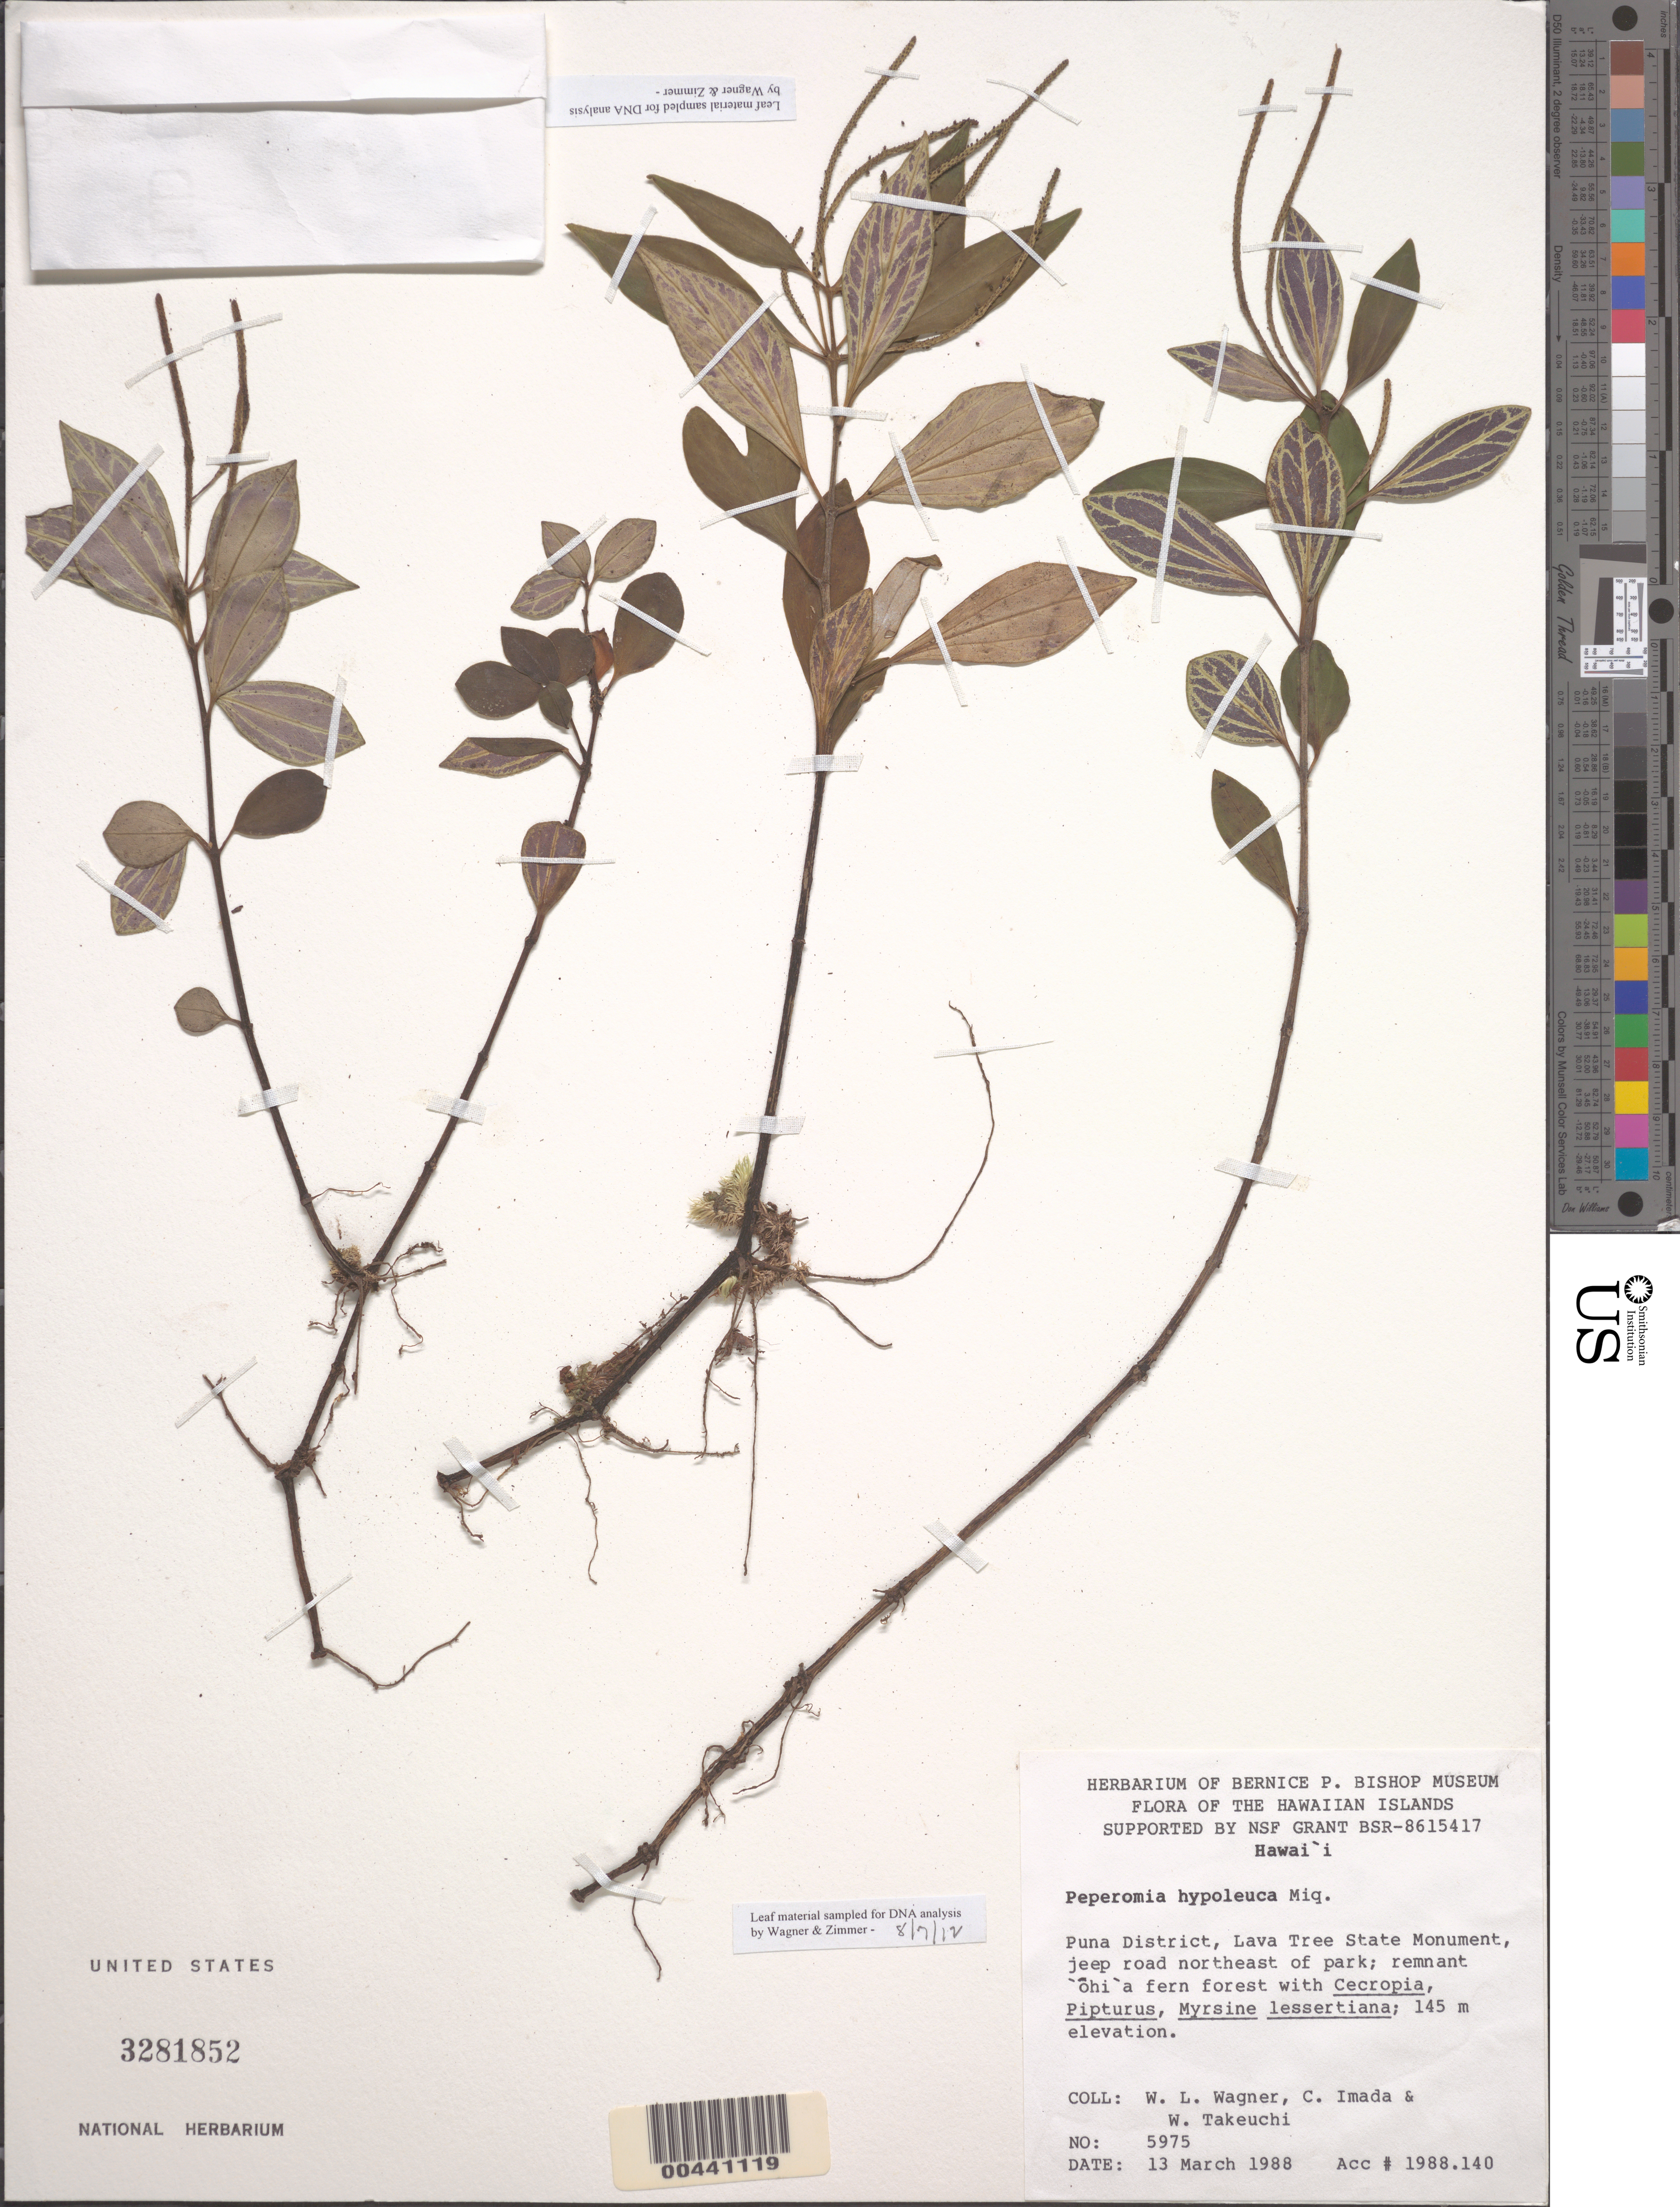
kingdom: Plantae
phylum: Tracheophyta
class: Magnoliopsida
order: Piperales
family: Piperaceae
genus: Peperomia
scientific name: Peperomia hypoleuca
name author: Miq.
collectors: W. L. Wagner, C. Imada & W. N. Takeuchi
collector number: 5975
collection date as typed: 13 Mar 1988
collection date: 1988-03-13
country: United States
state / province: Hawaii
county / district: Hawaii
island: Hawaii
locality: Puna District, Lava Tree State Monument, jeep road NE of park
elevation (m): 146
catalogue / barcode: US 3281852